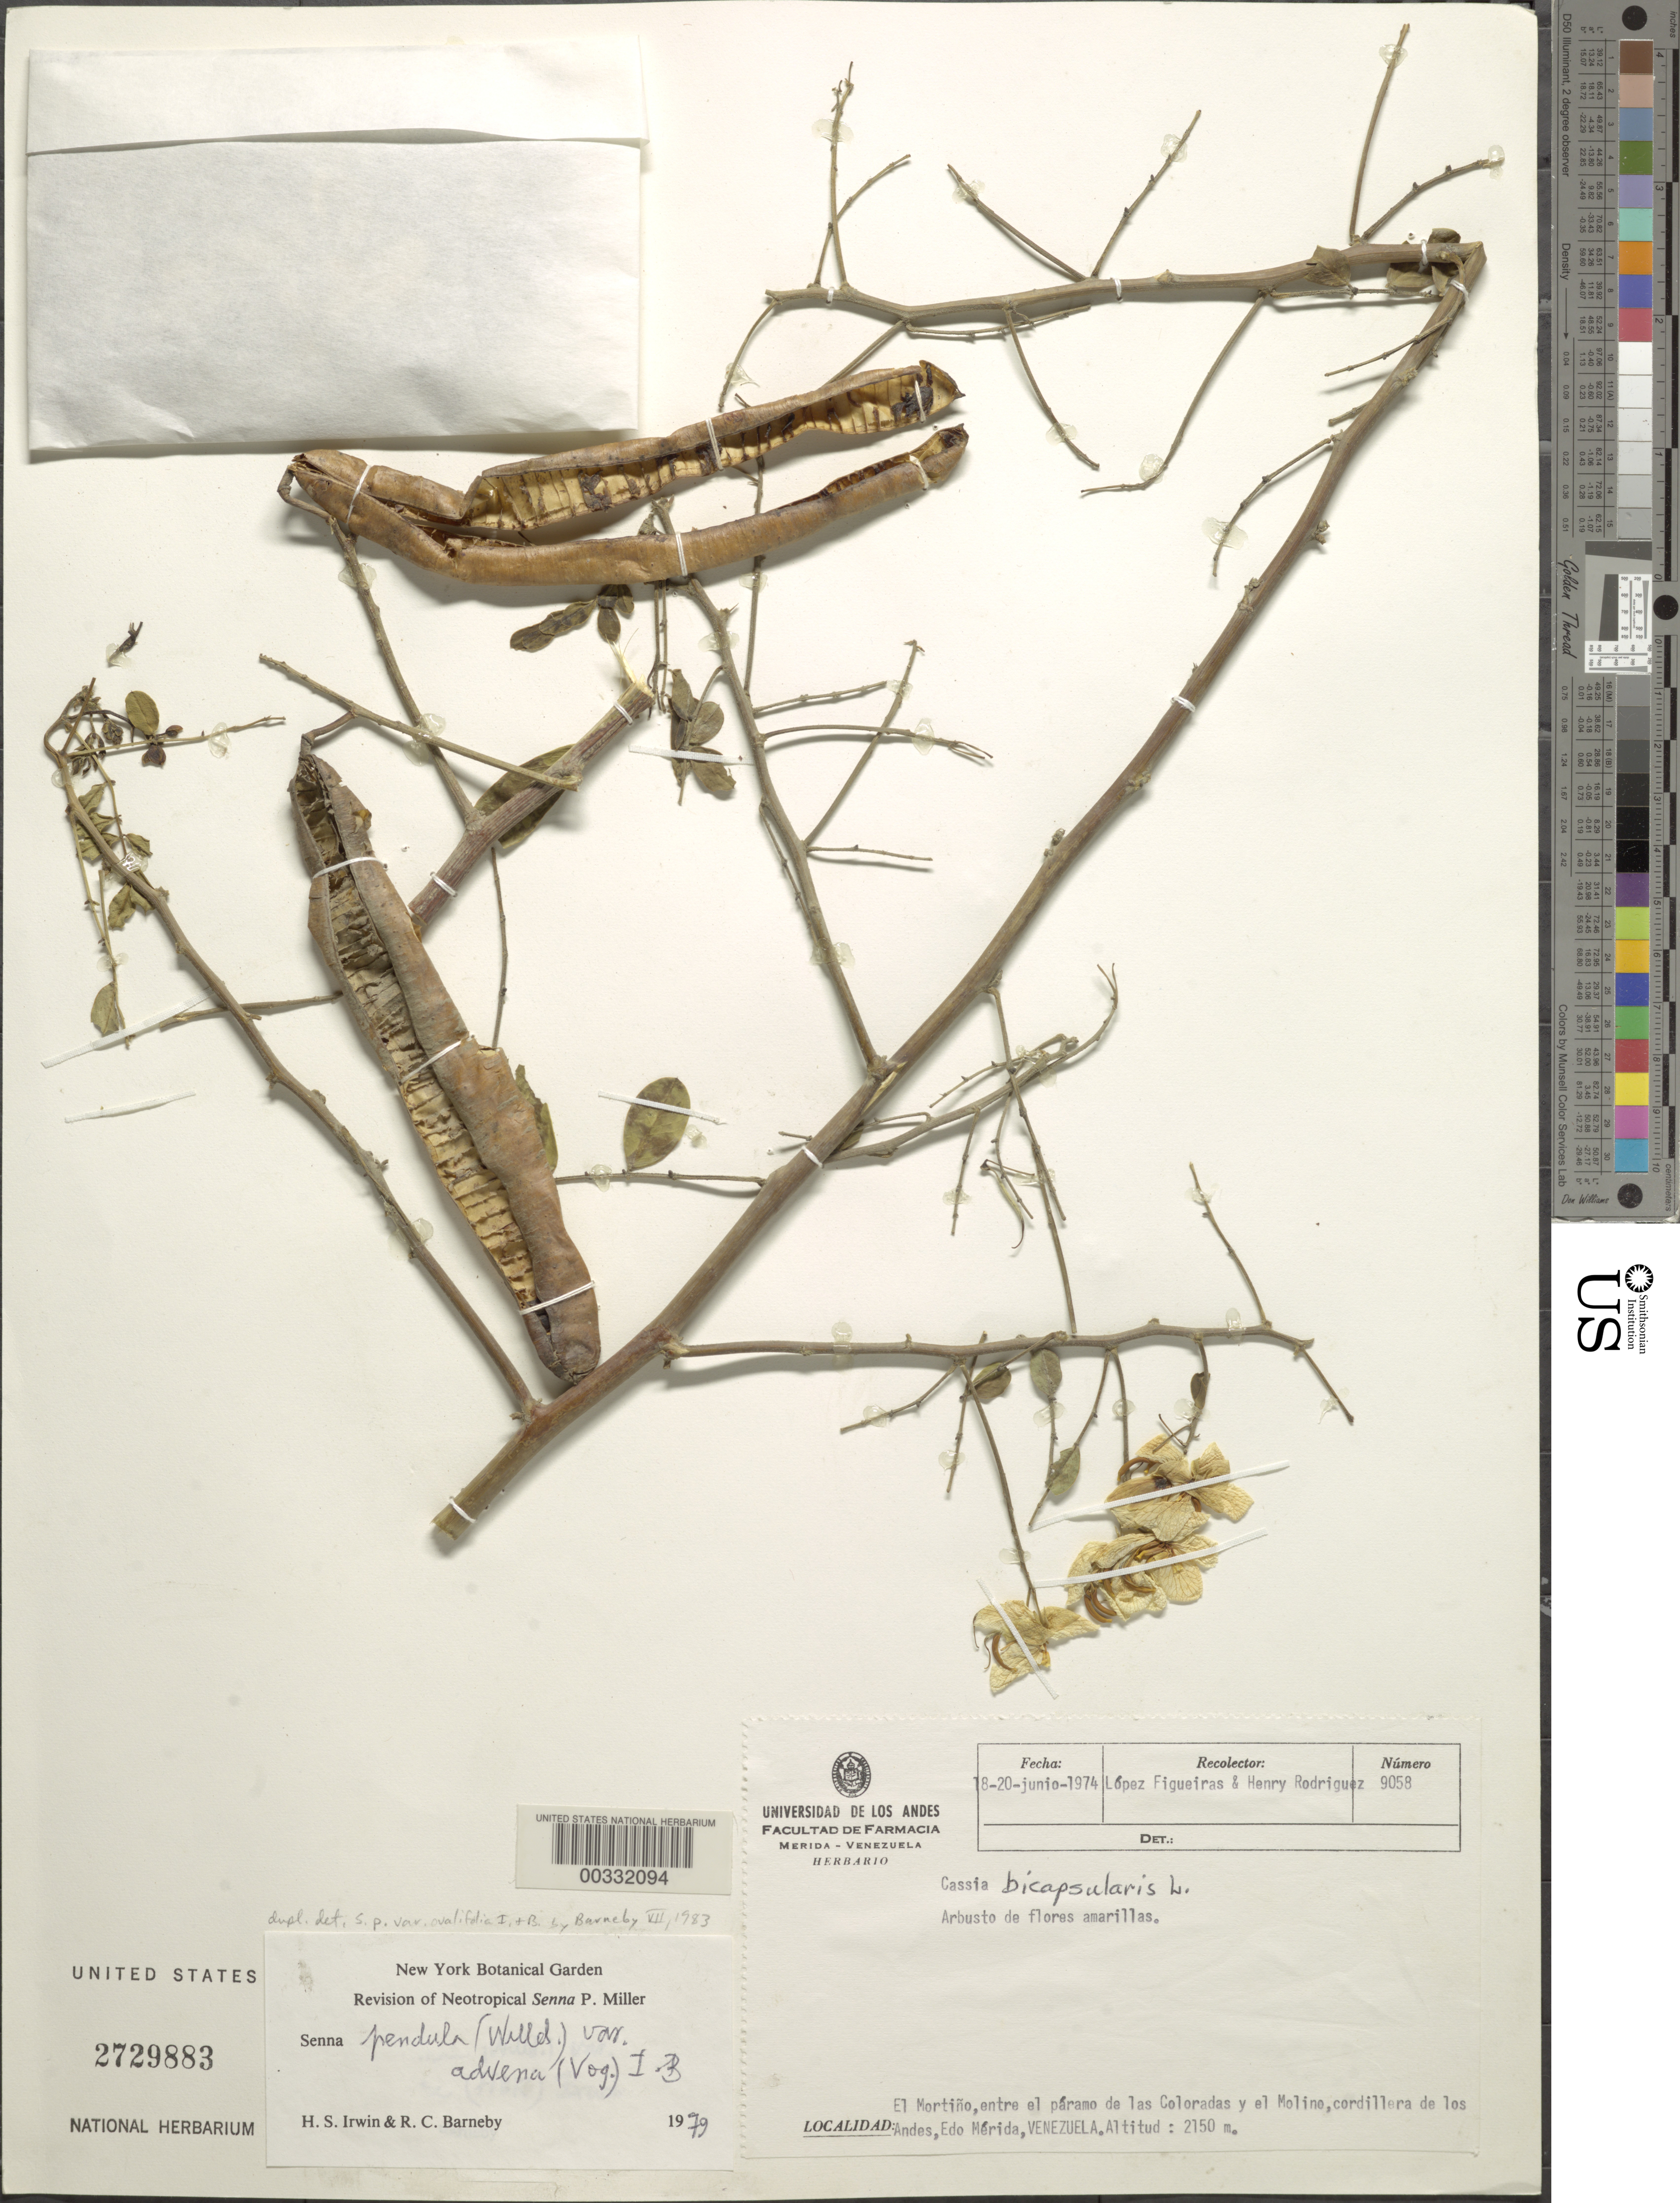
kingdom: Plantae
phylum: Tracheophyta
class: Magnoliopsida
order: Fabales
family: Fabaceae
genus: Senna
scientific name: Senna pendula var. advena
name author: (Vogel) H.S. Irwin & Barneby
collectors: M. López Figueiras & H. Rodriguez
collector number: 9058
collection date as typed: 18 Jun 1974 to 20 Jun 1974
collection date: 1974-06-18/1974-06-20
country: Venezuela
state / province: Mérida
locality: El Molino, between the Paramo de Las Coloradas and El Molina; Cordillera de Los Andes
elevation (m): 2150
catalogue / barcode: US 2729883